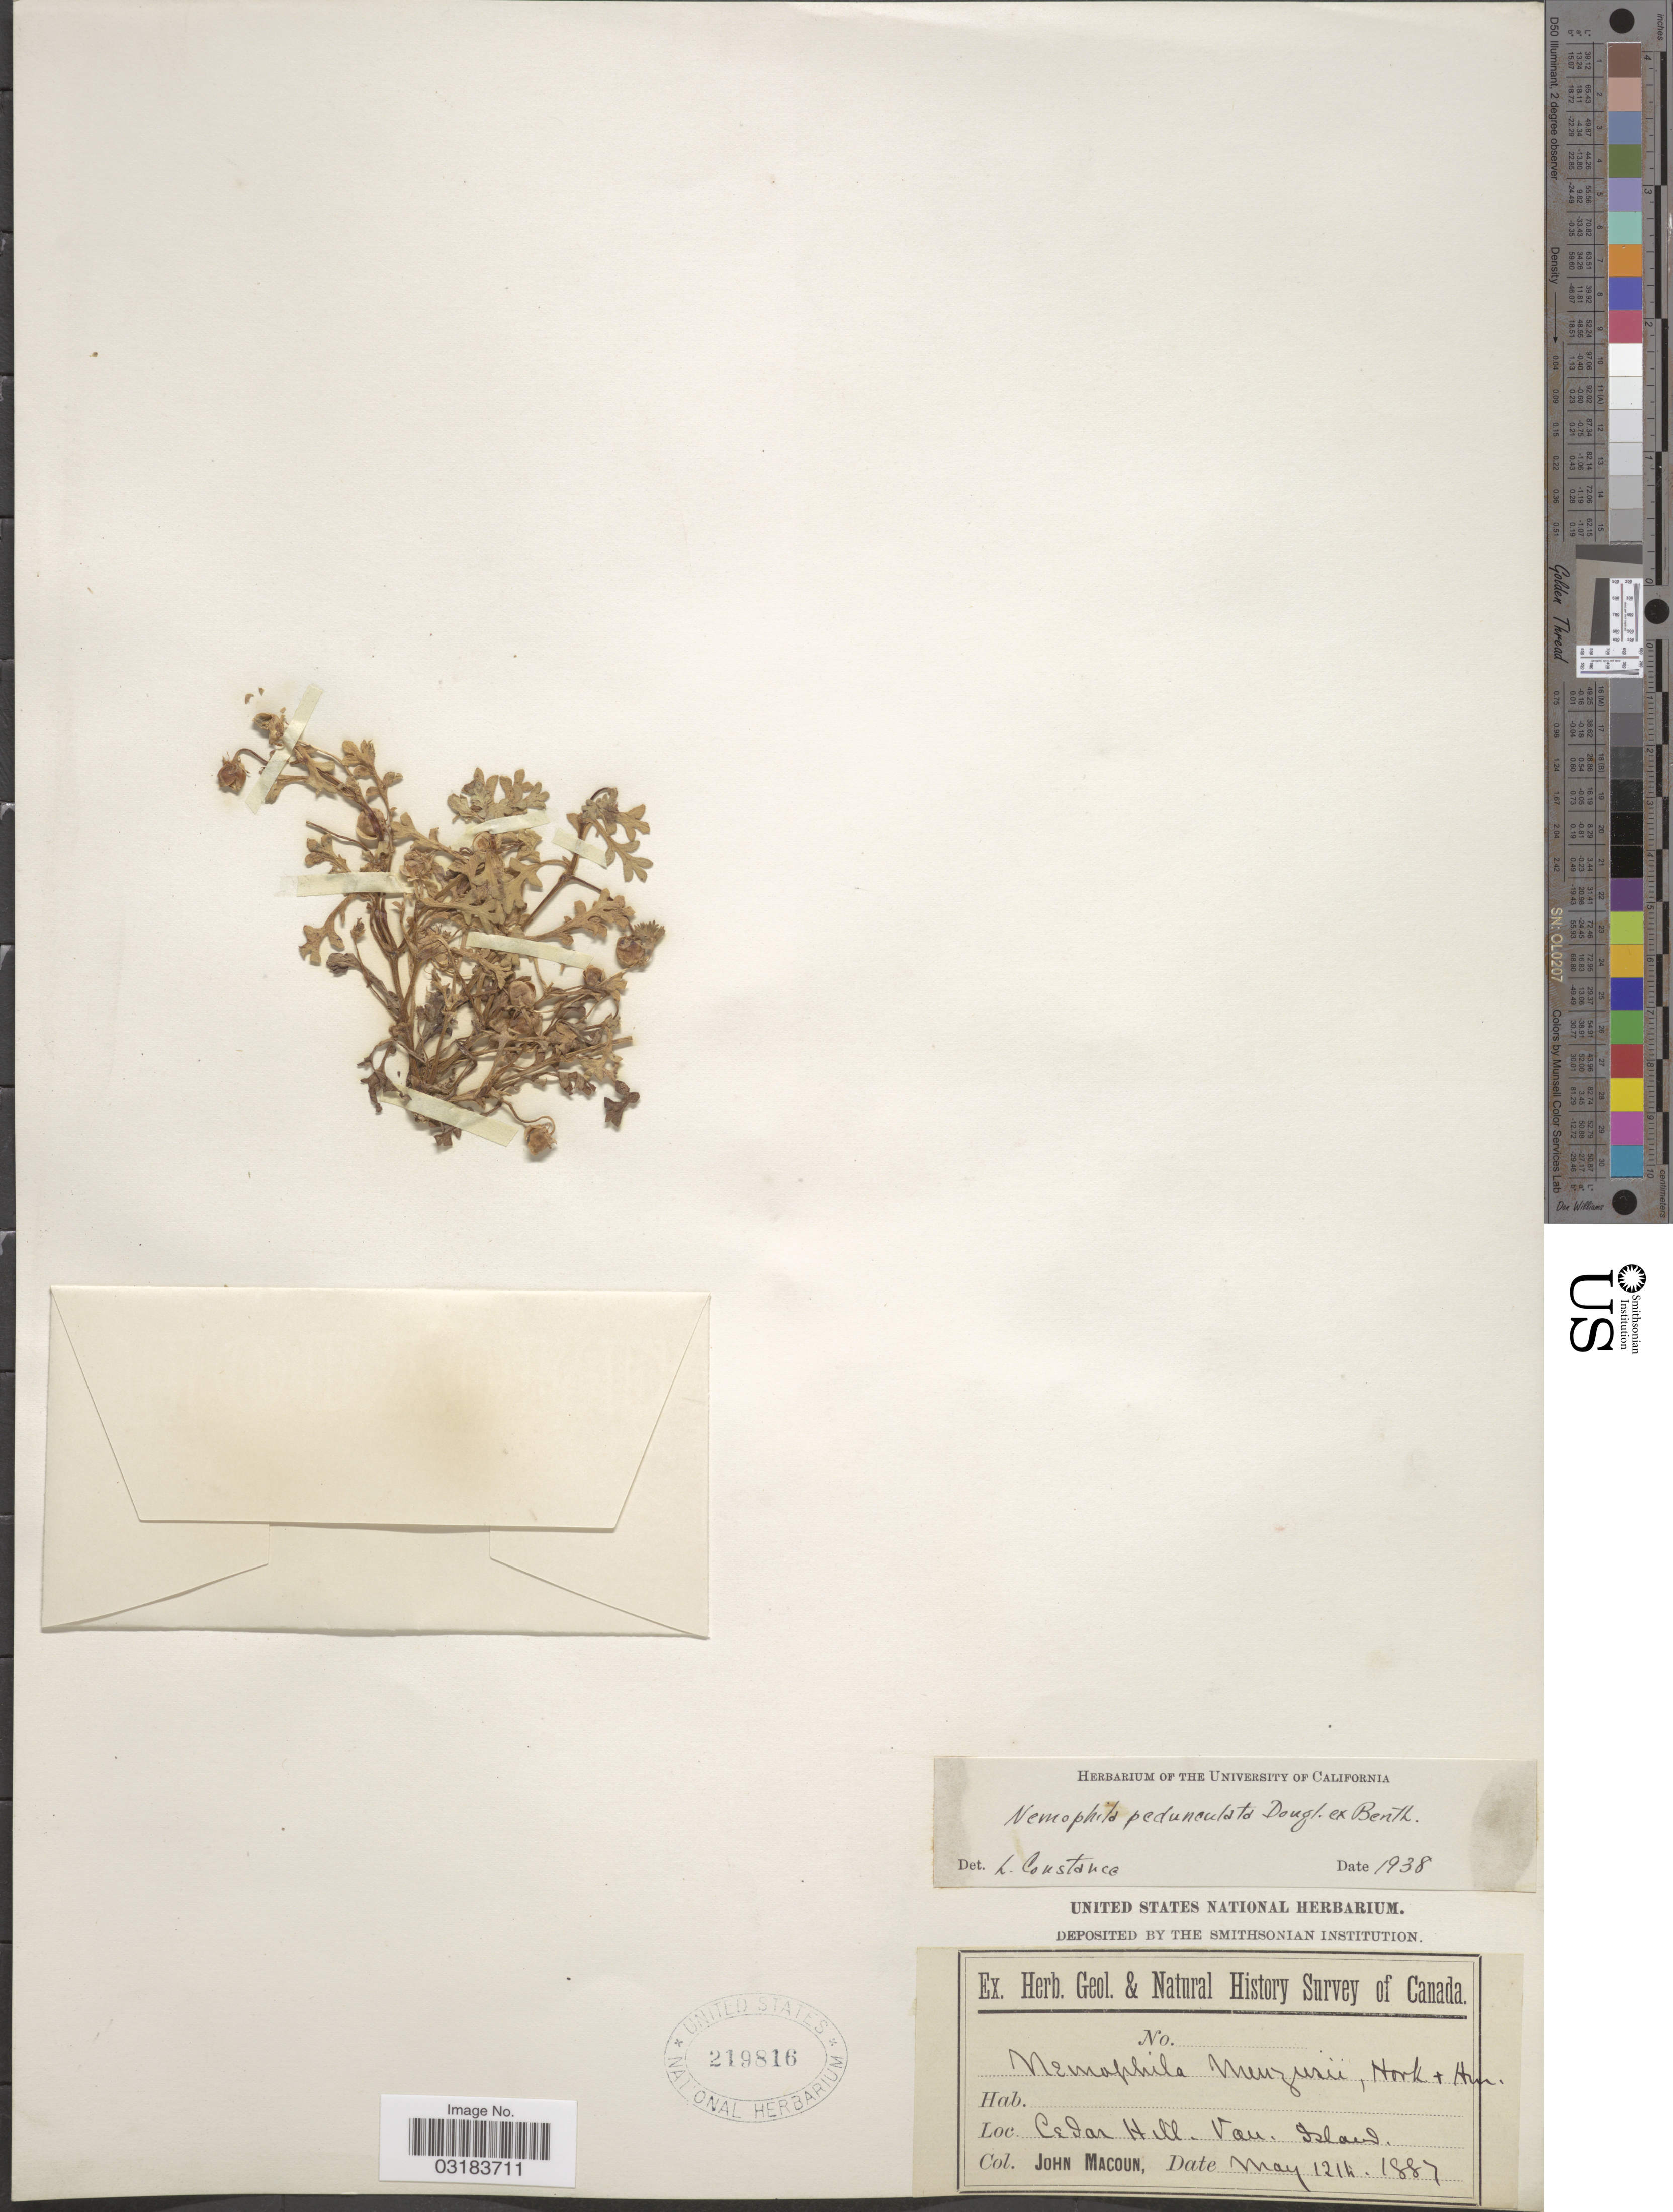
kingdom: Plantae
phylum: Tracheophyta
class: Magnoliopsida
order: Boraginales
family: Hydrophyllaceae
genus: Nemophila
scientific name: Nemophila pedunculata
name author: Douglas ex Benth.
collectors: J. Macoun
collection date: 1887-05-12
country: Canada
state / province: British Columbia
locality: Cedar Hill. Van. Island.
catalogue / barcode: US 219816